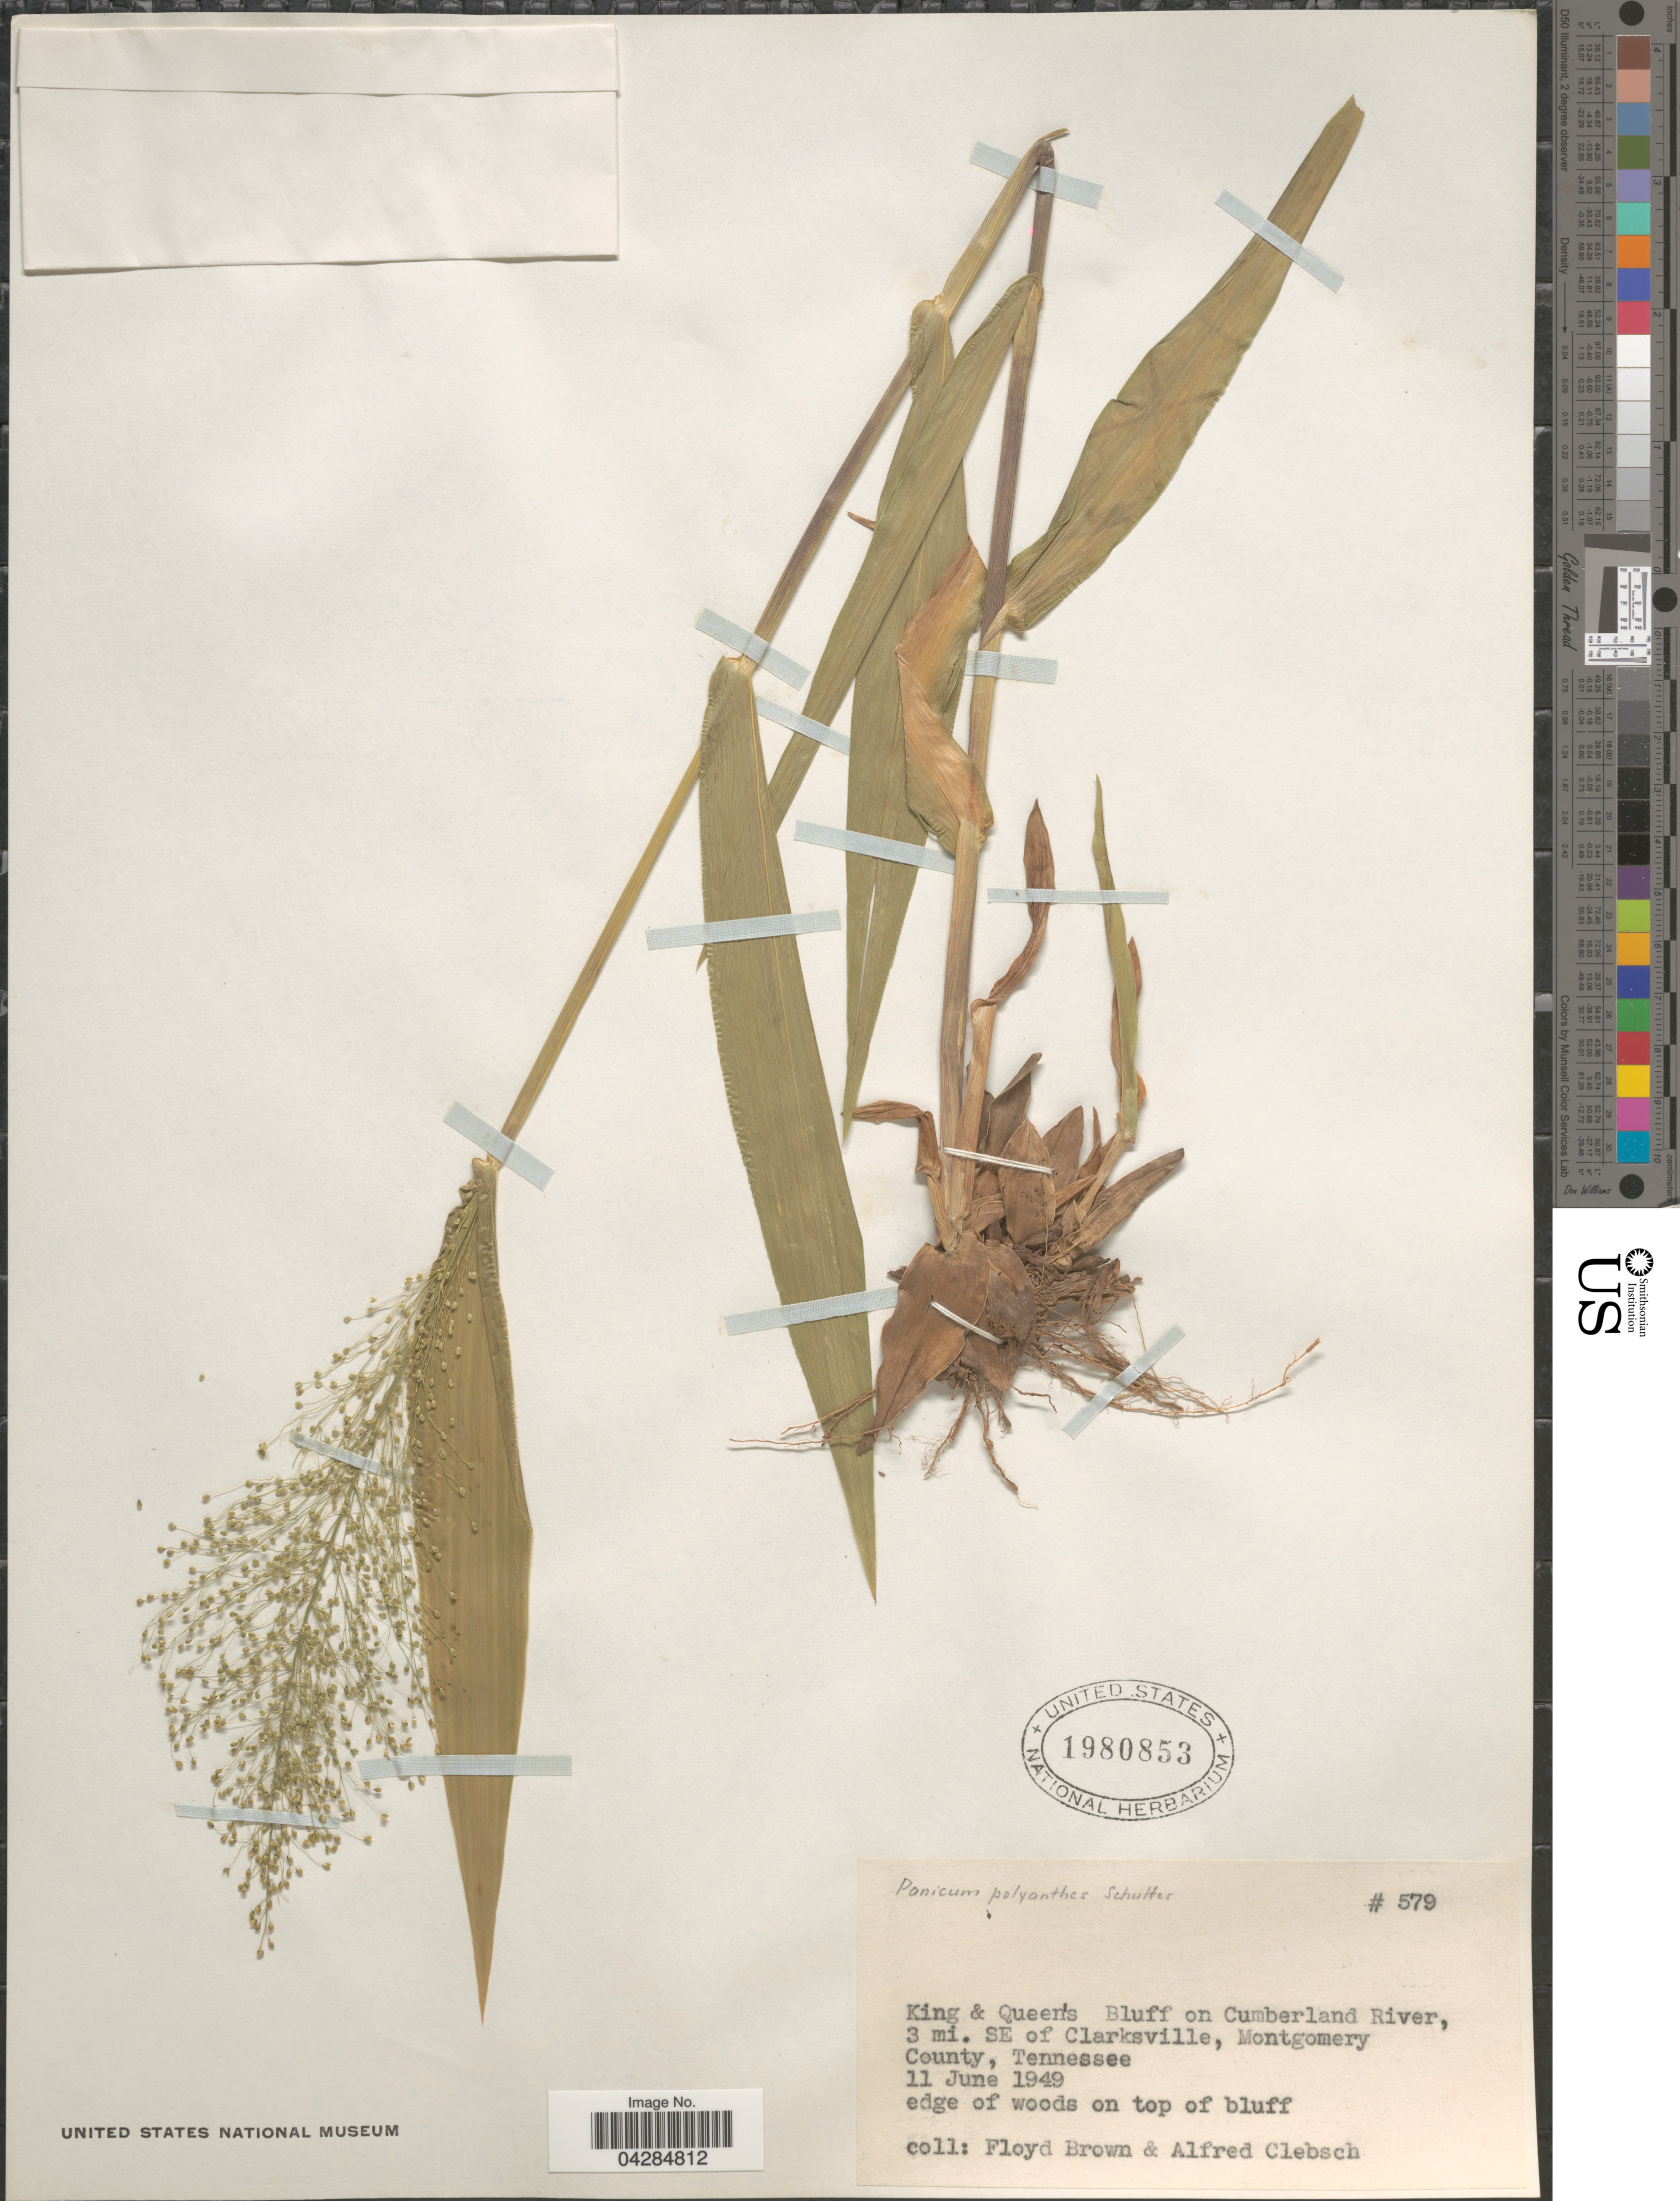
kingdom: Plantae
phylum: Tracheophyta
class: Liliopsida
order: Poales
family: Poaceae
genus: Dichanthelium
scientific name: Dichanthelium polyanthes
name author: (Schult.) Mohlenbr.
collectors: F. Brown & A. Clebsch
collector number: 579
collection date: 1949-06-11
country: United States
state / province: Tennessee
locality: King & Queen's Bluff on Cumberland River, 3 mi. SE of Clarksville, Montgomery County. Edge of woods on top of bluff.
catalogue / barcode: US 1980853